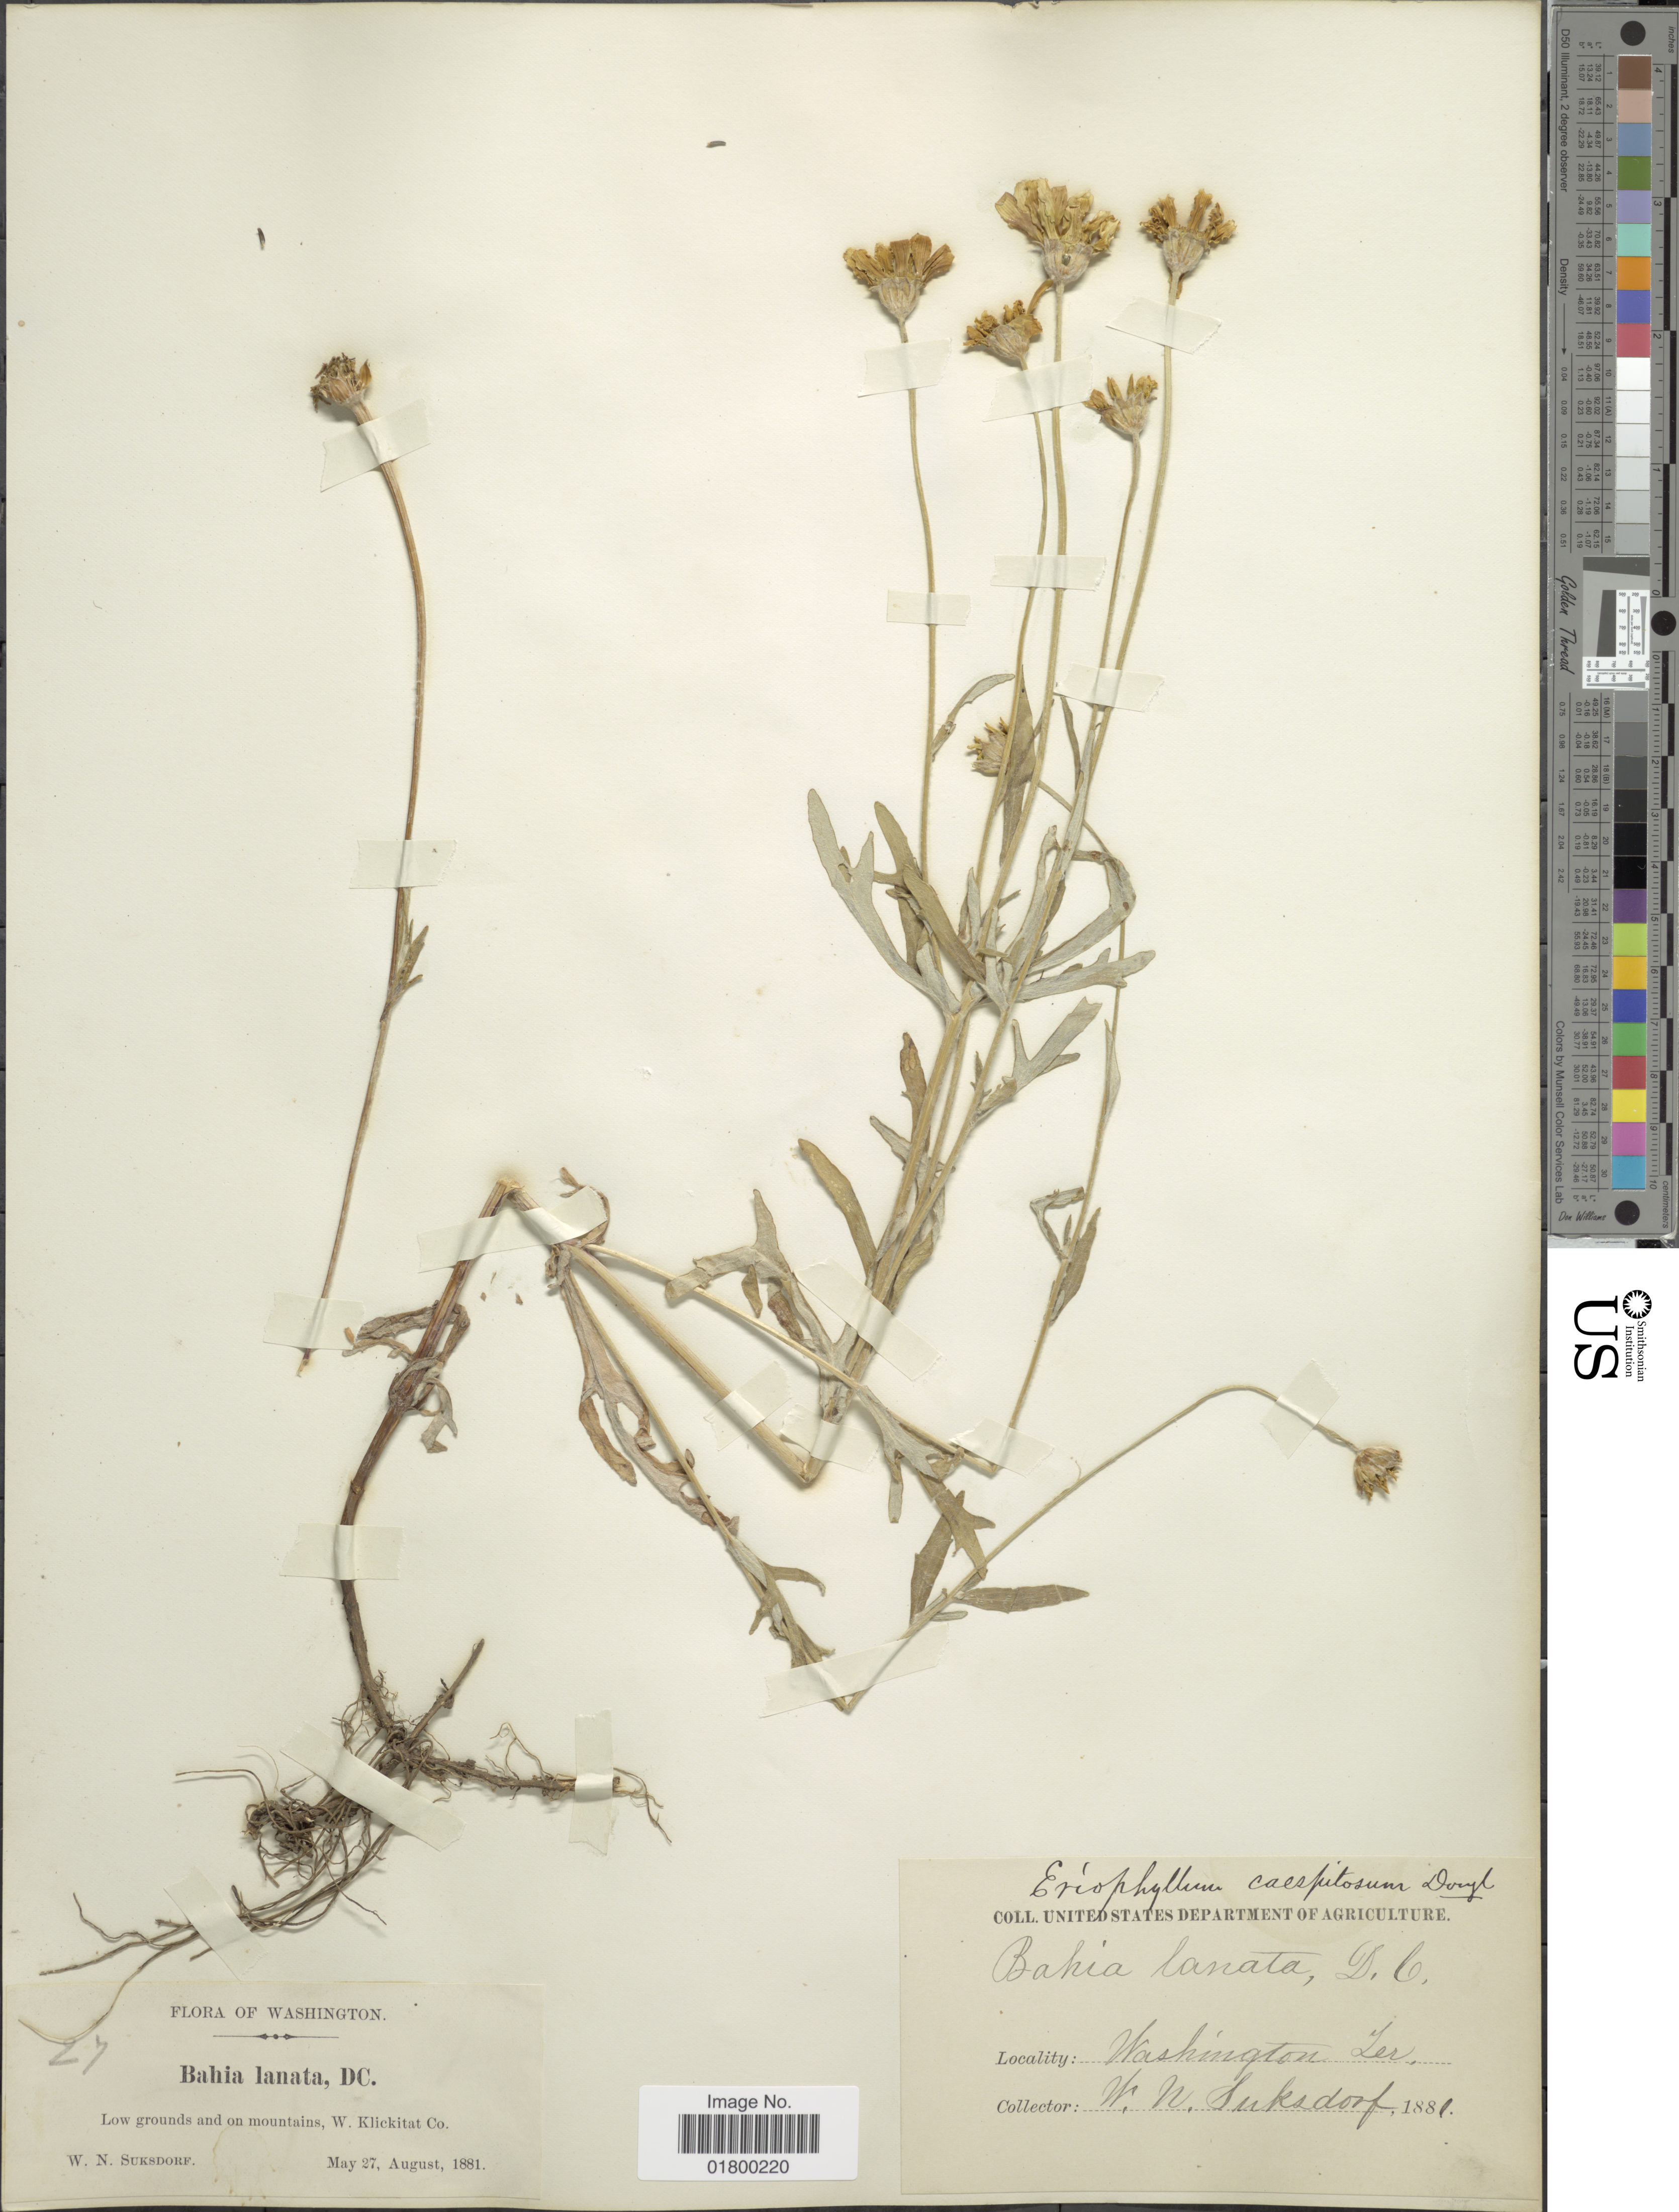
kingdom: Plantae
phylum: Tracheophyta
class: Magnoliopsida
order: Asterales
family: Asteraceae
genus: Eriophyllum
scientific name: Eriophyllum lanatum var. achillioides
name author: (DC.) Jeps.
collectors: W. N. Suksdorf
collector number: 27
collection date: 1881-05-27/1881-08-27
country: United States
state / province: Washington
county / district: Klickitat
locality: Low grounds and on mountains, W. Klickitat Co.